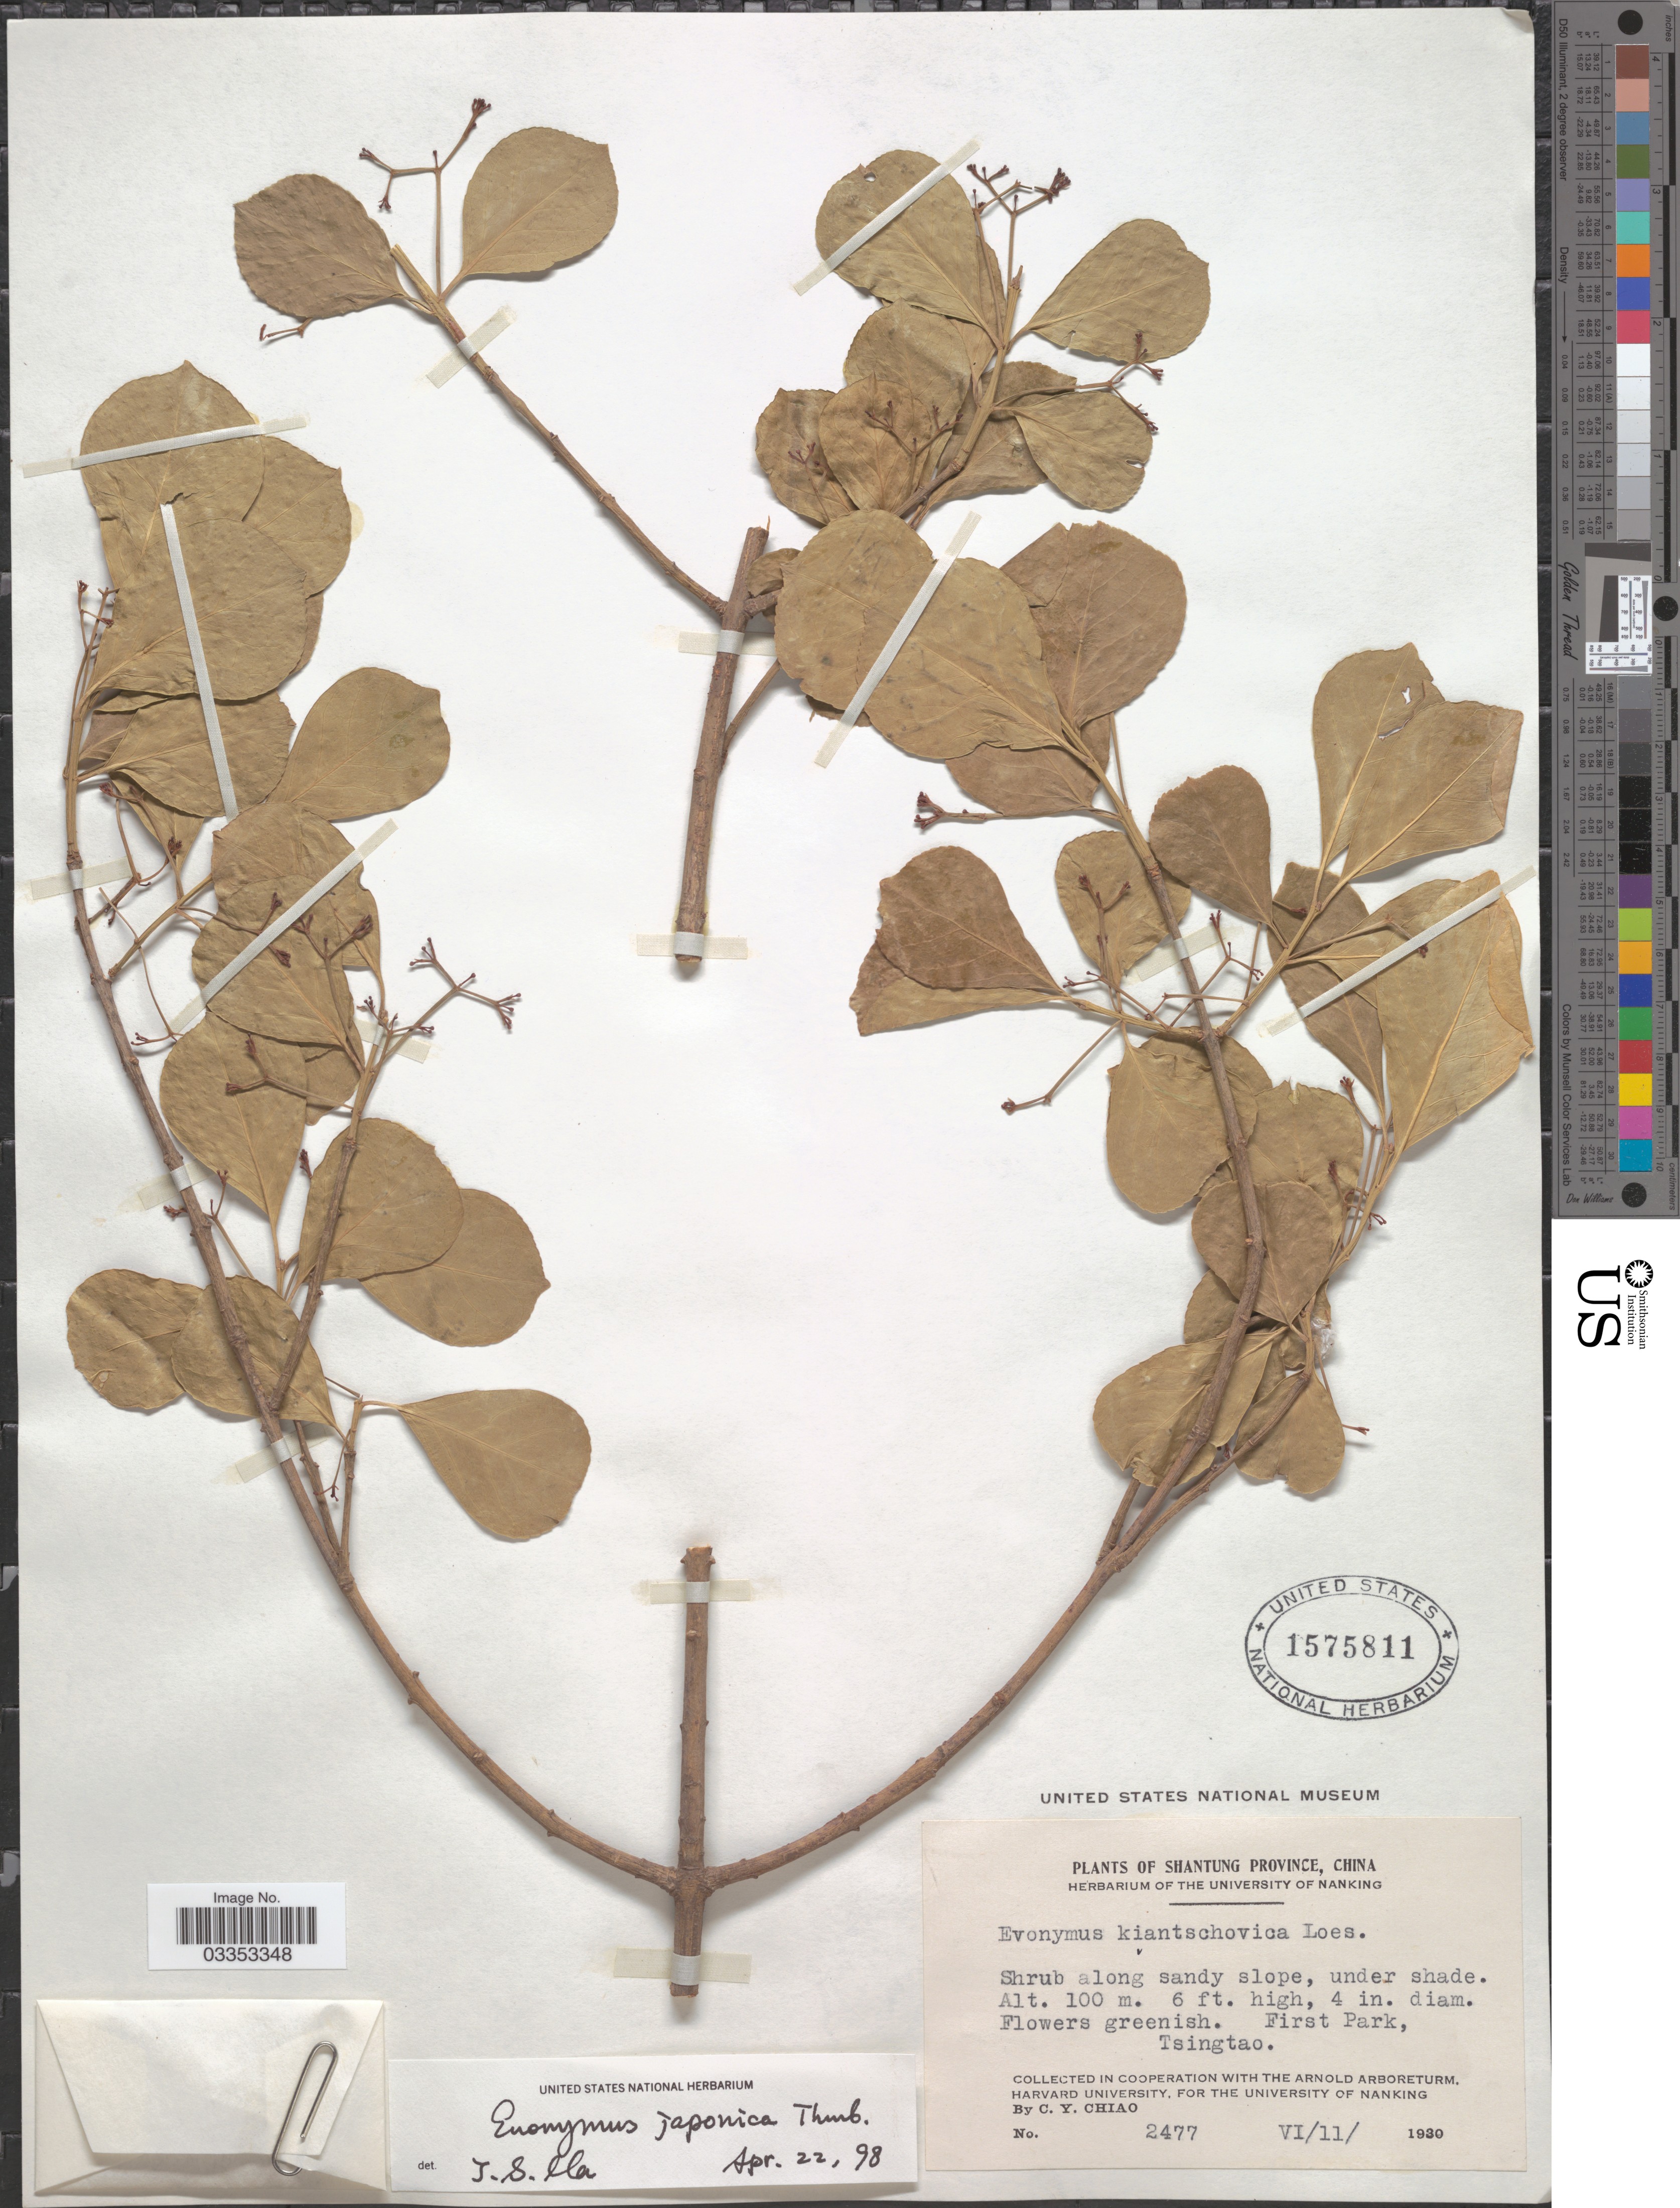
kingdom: Plantae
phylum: Tracheophyta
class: Magnoliopsida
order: Celastrales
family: Celastraceae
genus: Euonymus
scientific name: Euonymus japonicus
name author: Thunb.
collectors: C. Y. Chiao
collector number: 2477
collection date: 1930-06-11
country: China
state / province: Shandong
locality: Shantung Province. First Park, Tsingtao.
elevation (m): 100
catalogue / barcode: US 1575811